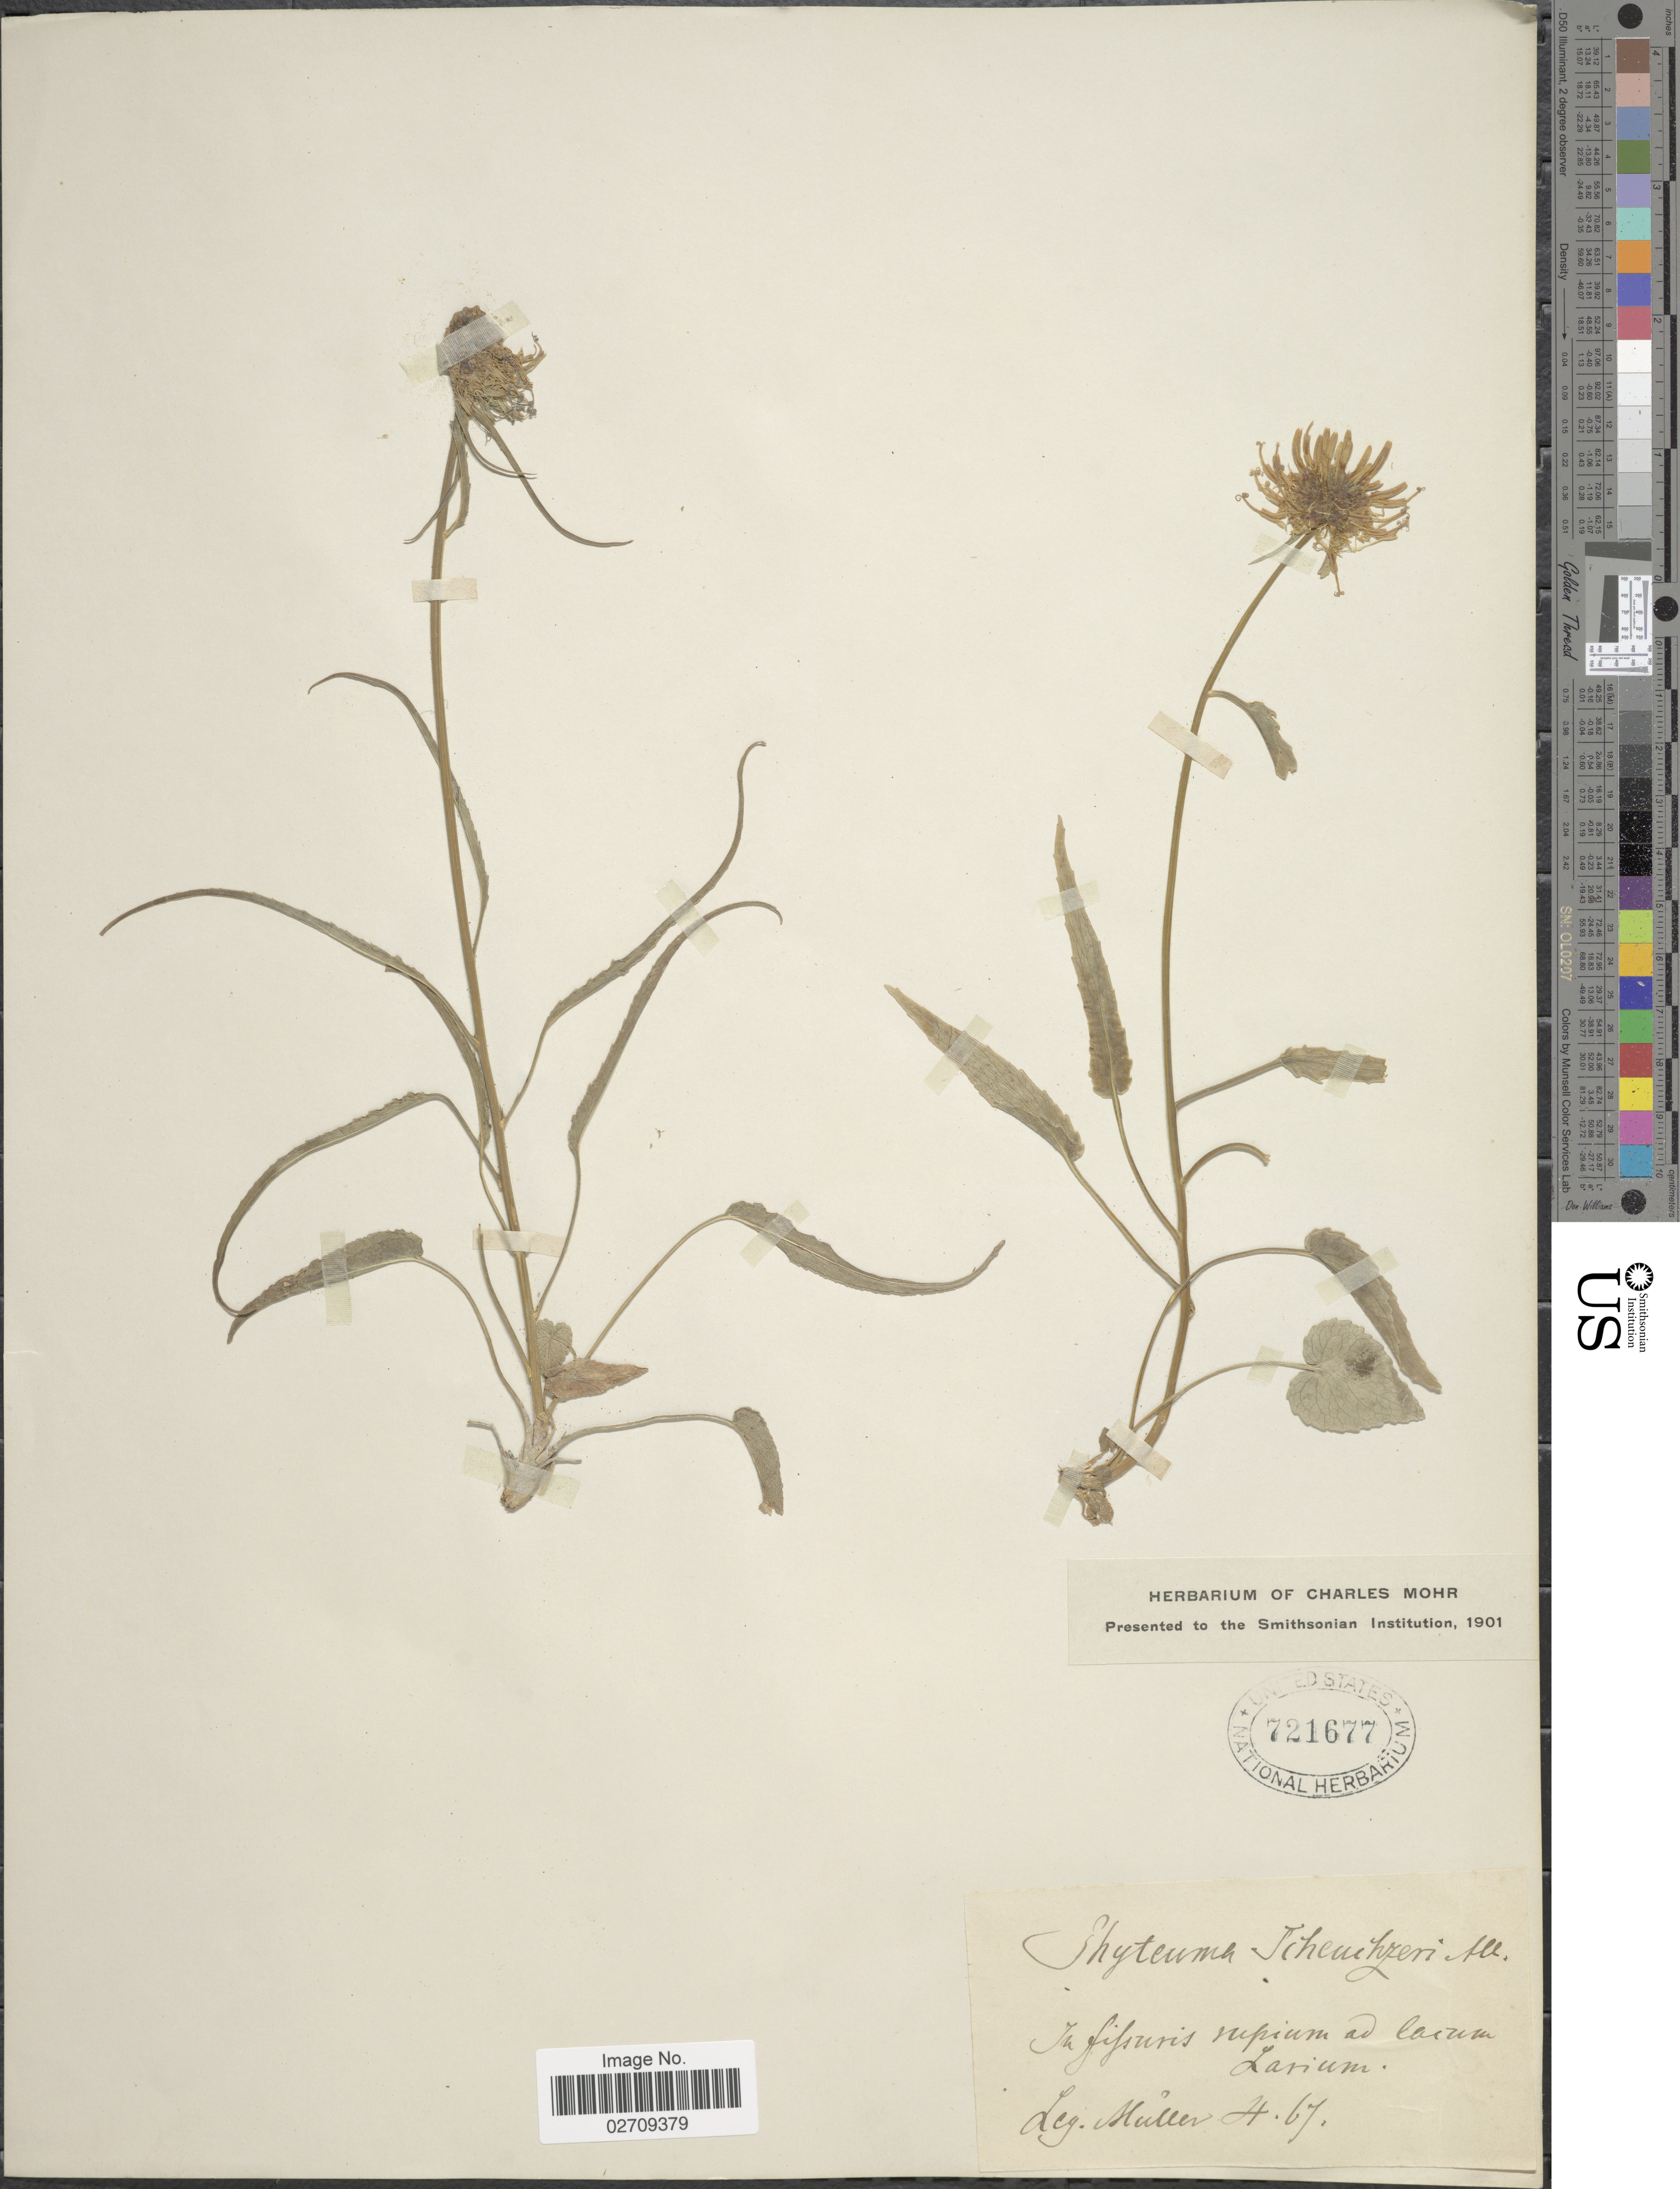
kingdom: Plantae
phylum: Tracheophyta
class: Magnoliopsida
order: Asterales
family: Campanulaceae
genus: Phyteuma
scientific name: Phyteuma scheuchzeri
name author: All.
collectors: Müller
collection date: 1867-04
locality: In fifsuris nupium ad lacum Larium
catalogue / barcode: US 721677